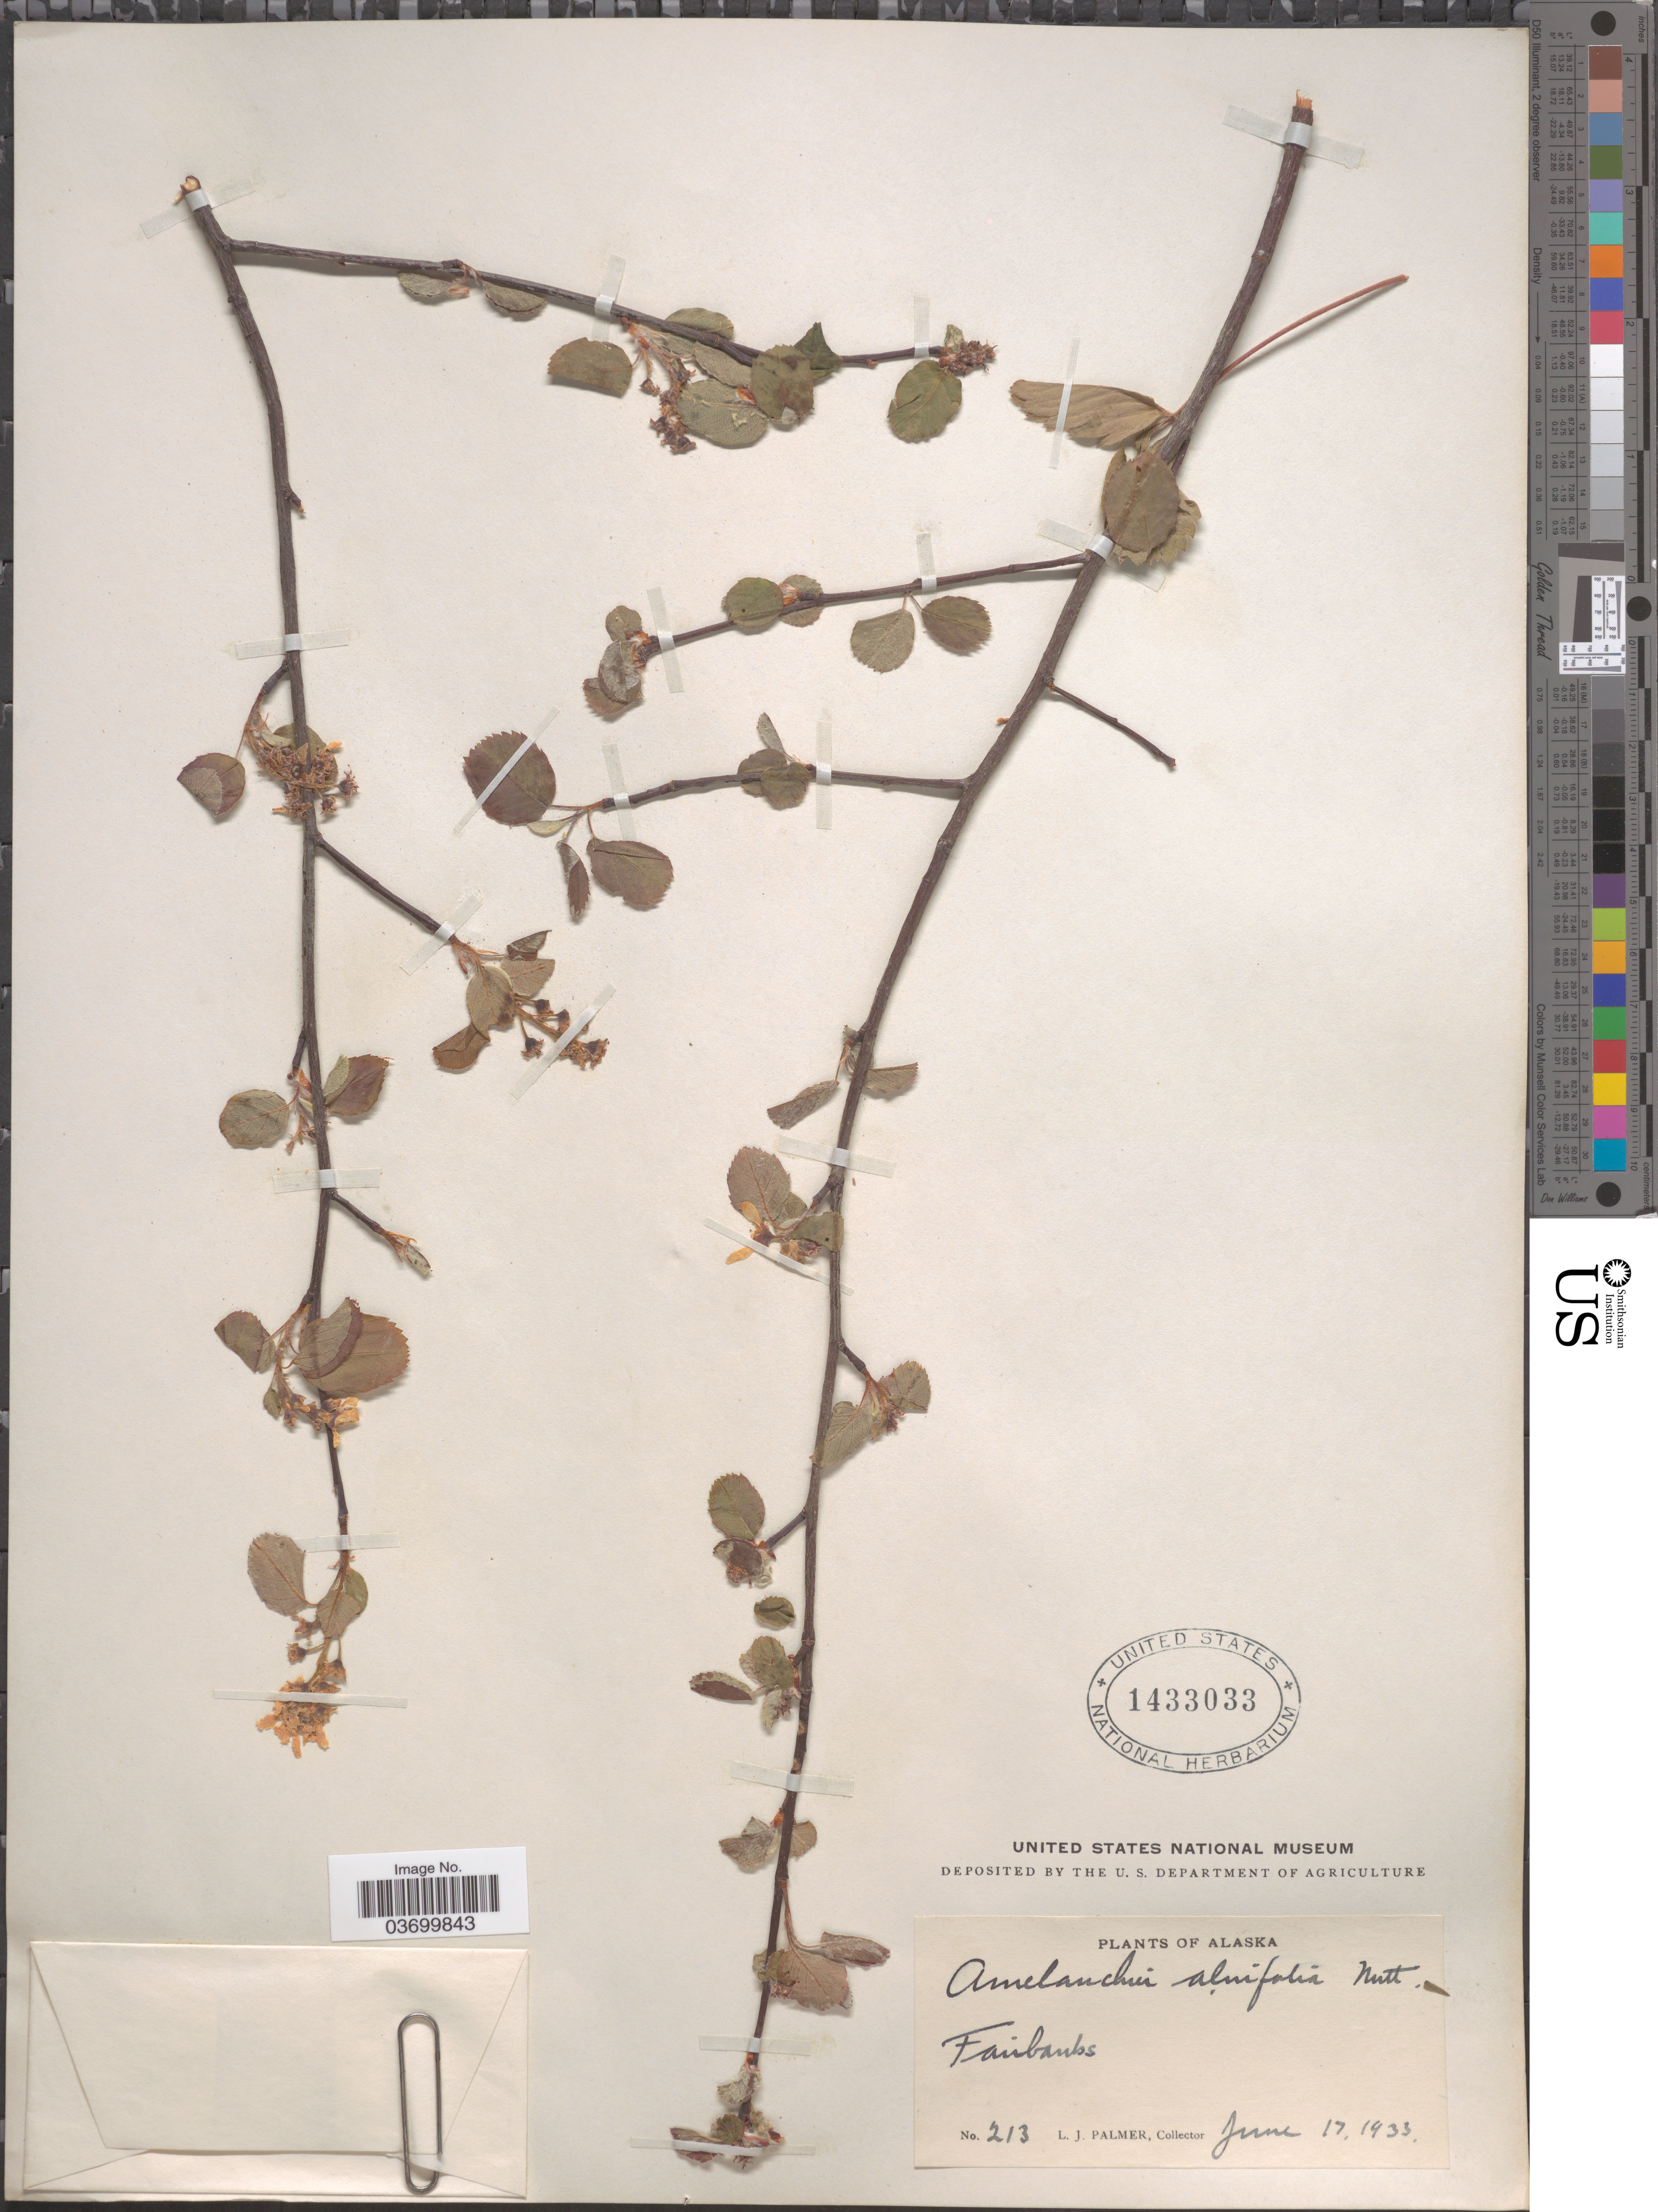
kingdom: Plantae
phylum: Tracheophyta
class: Magnoliopsida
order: Rosales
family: Rosaceae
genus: Amelanchier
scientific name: Amelanchier alnifolia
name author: (Nutt.) Nutt. ex M. Roem.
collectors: L. J. Palmer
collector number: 213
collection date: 1933-06-17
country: United States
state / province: Alaska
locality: Fairbanks.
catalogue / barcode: US 1433033